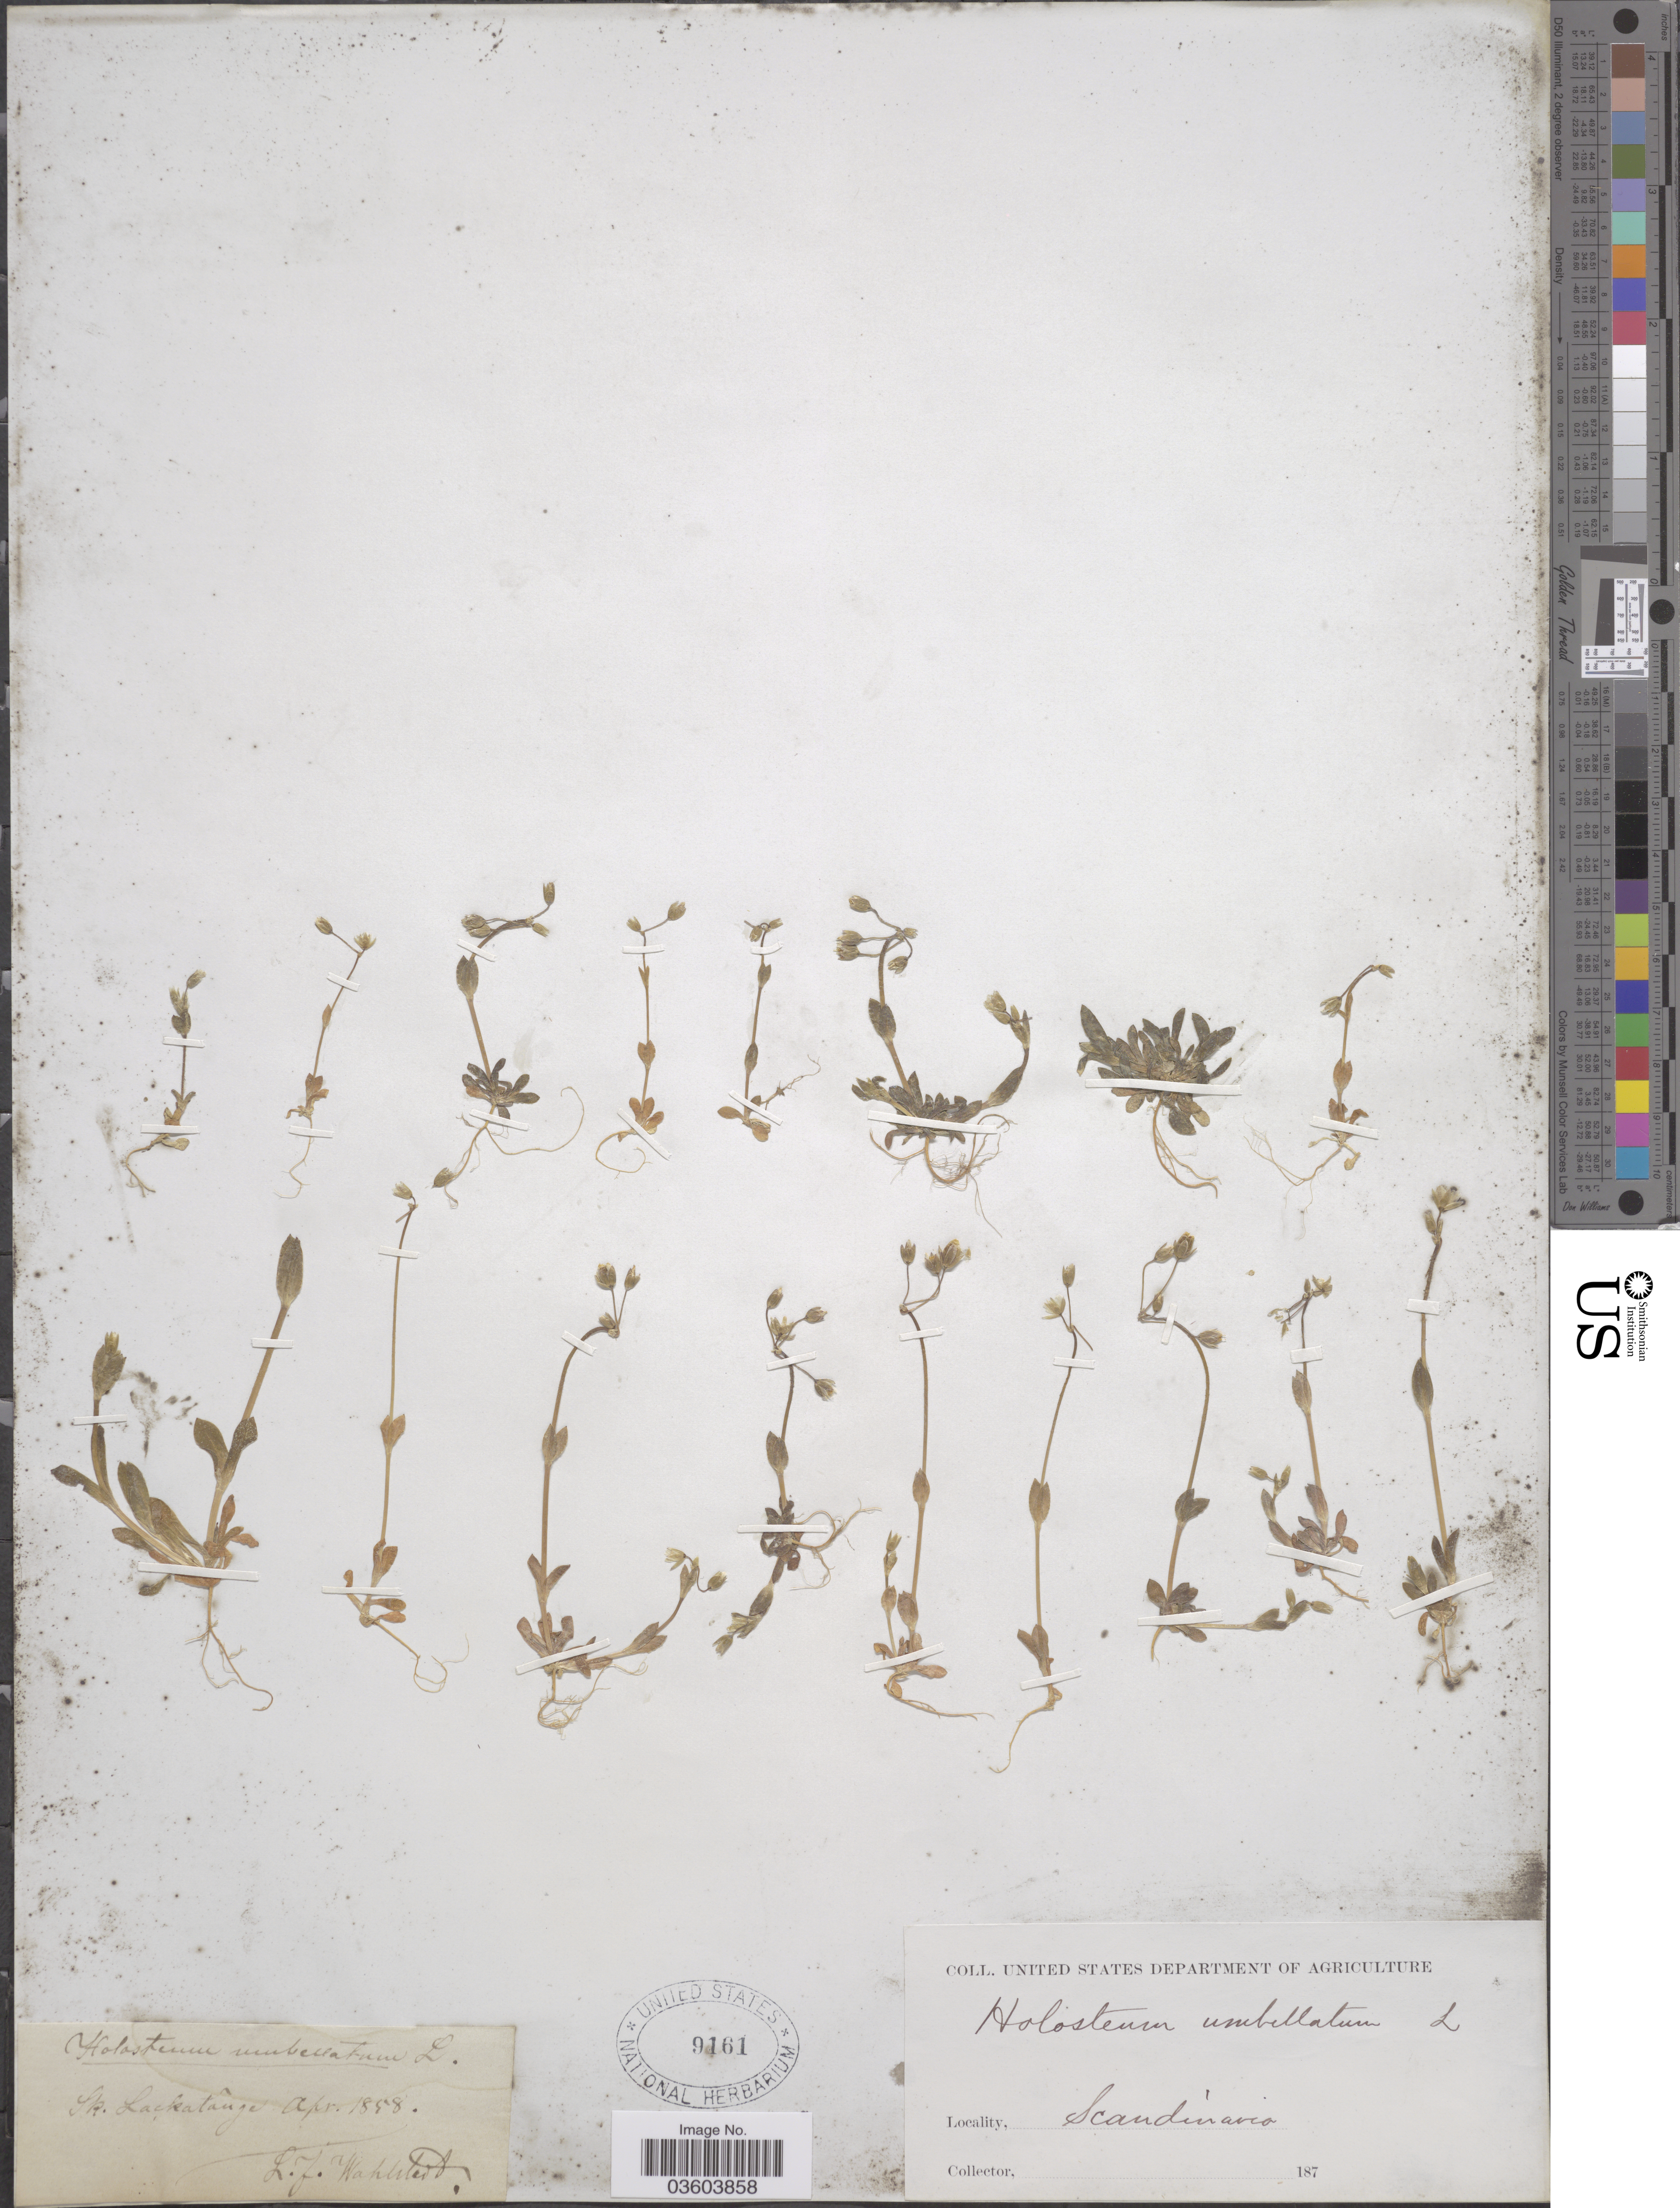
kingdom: Plantae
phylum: Tracheophyta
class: Magnoliopsida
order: Caryophyllales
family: Caryophyllaceae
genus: Holosteum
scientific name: Holosteum umbellatum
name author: L.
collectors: L. J. Wahlstedt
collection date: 1858-04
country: Sweden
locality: Sk. Lackatânge. Scandinavia.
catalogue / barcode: US 9161